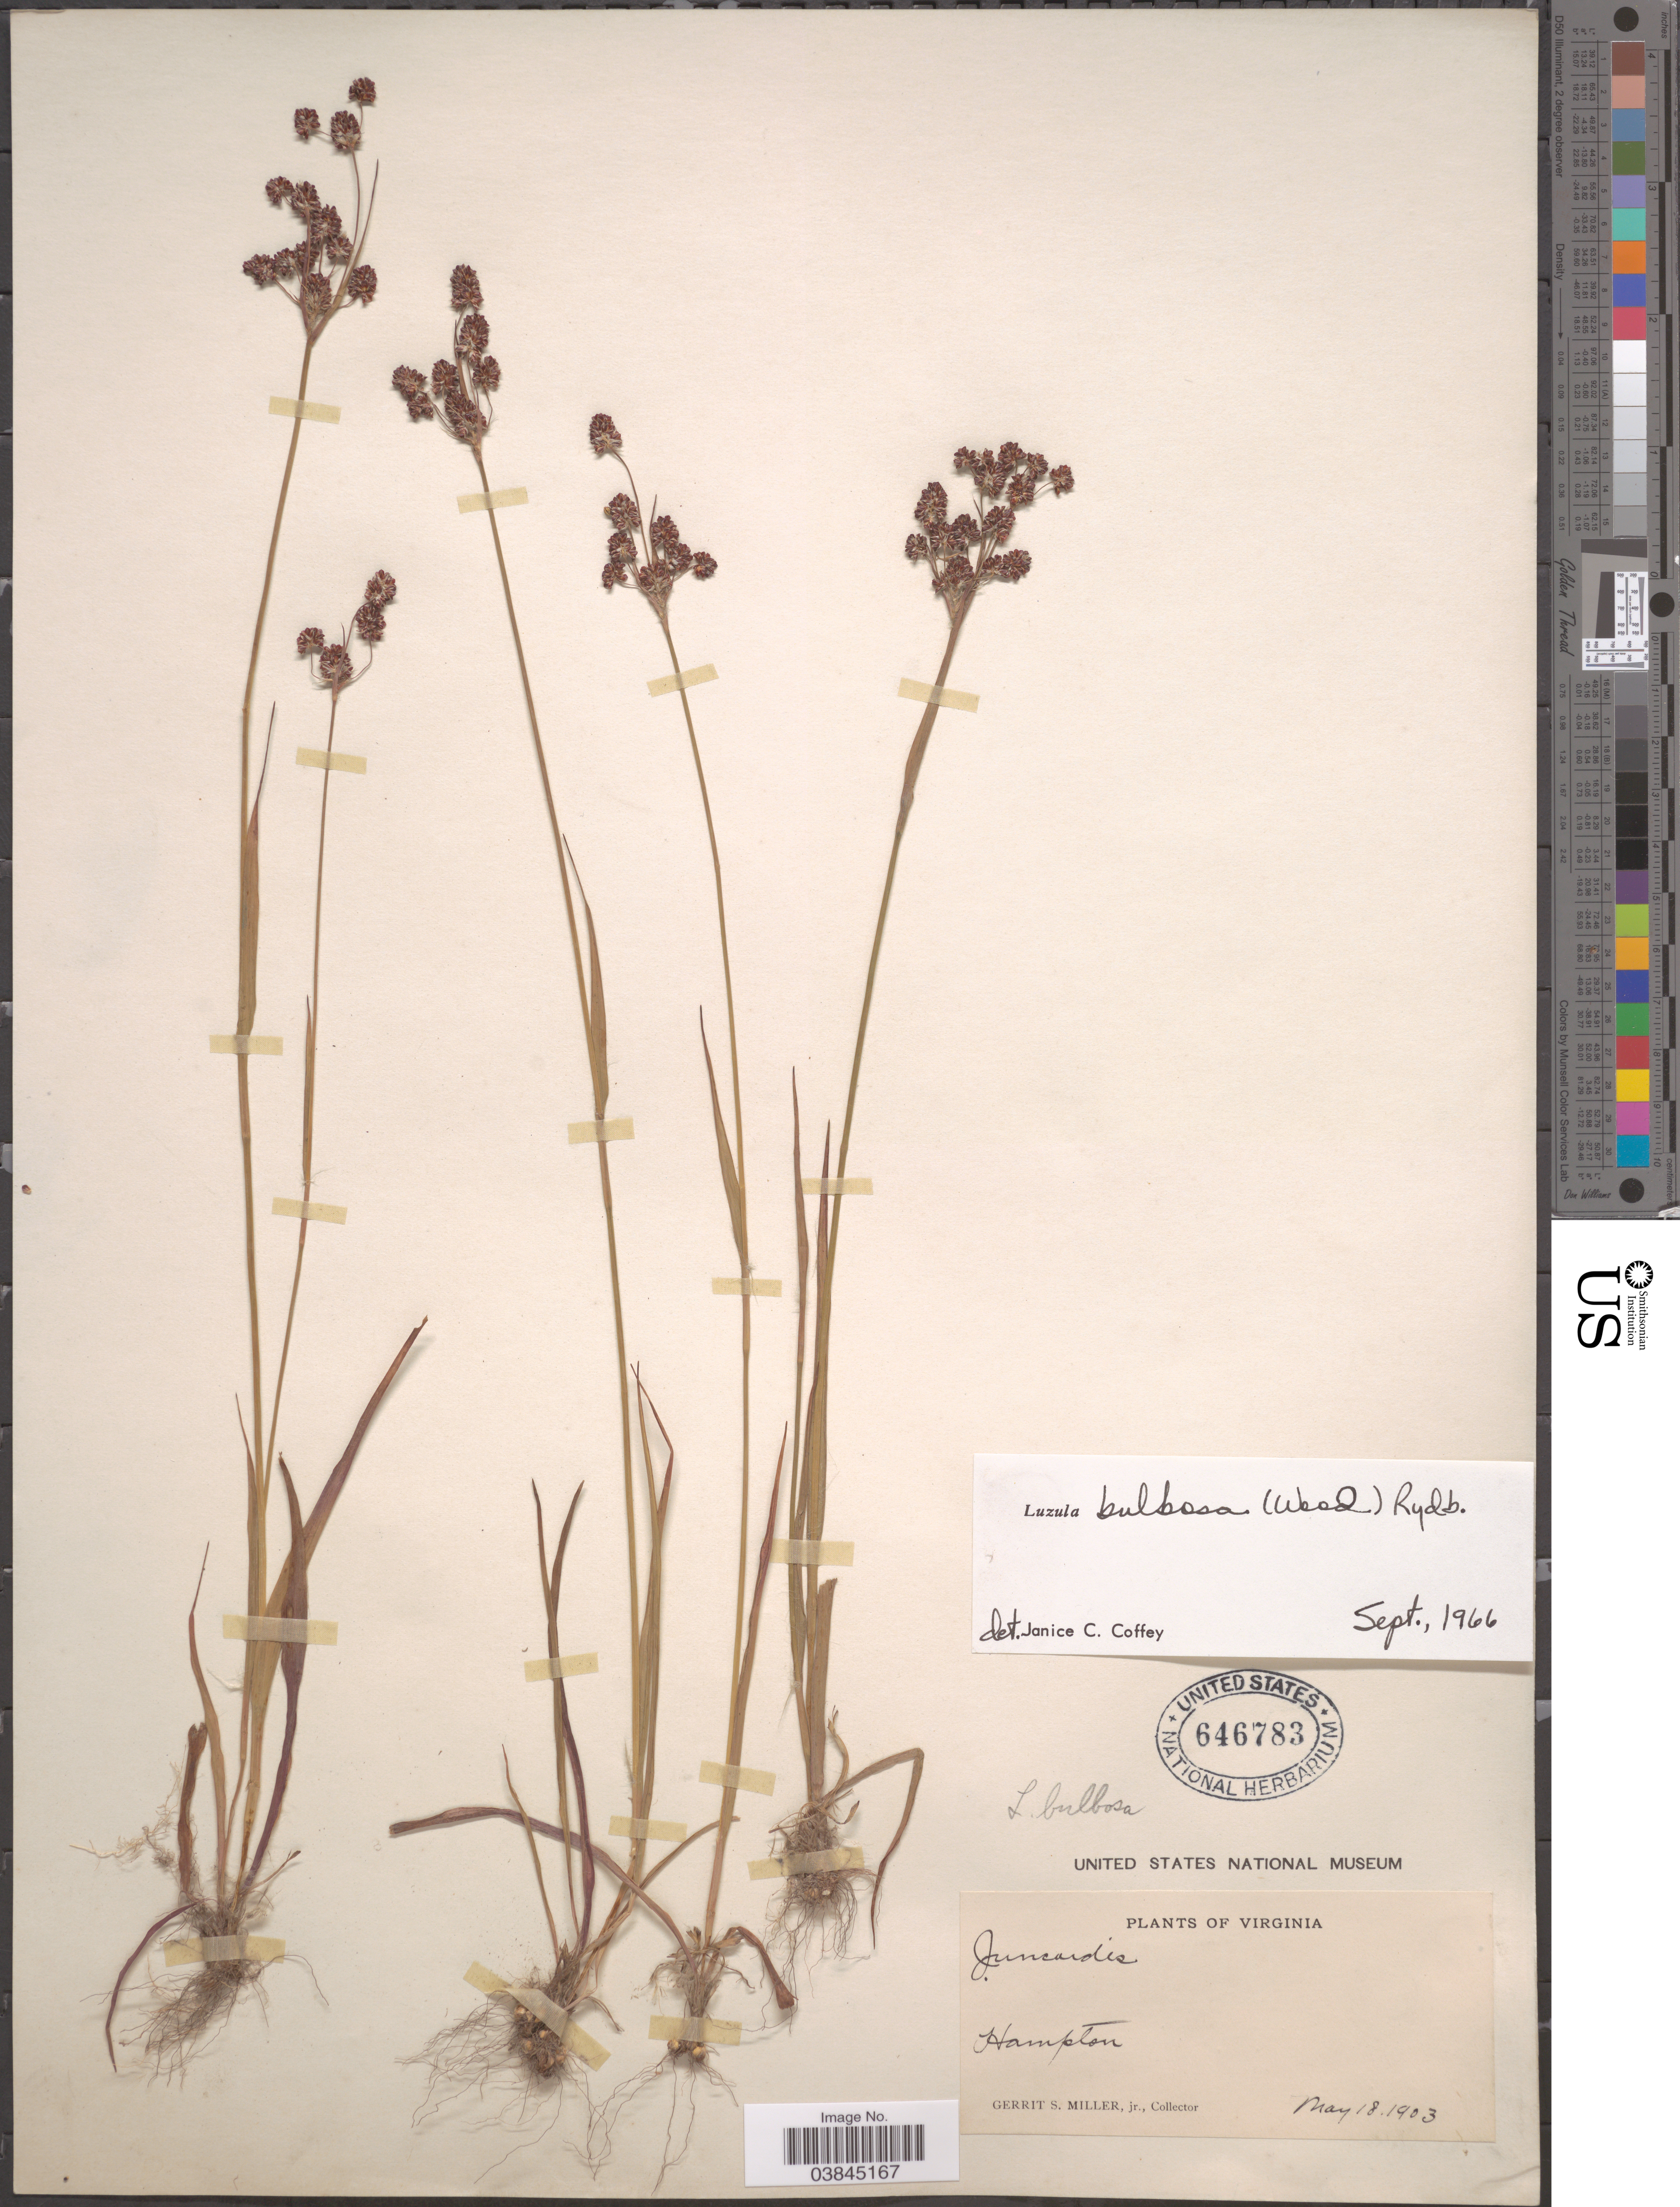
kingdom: Plantae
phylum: Tracheophyta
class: Liliopsida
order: Poales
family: Juncaceae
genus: Luzula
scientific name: Luzula bulbosa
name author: (Alph. Wood) Smyth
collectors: G. S. Miller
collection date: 1903-05-18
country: United States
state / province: Virginia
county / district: City of Hampton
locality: Hampton.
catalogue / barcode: US 646783